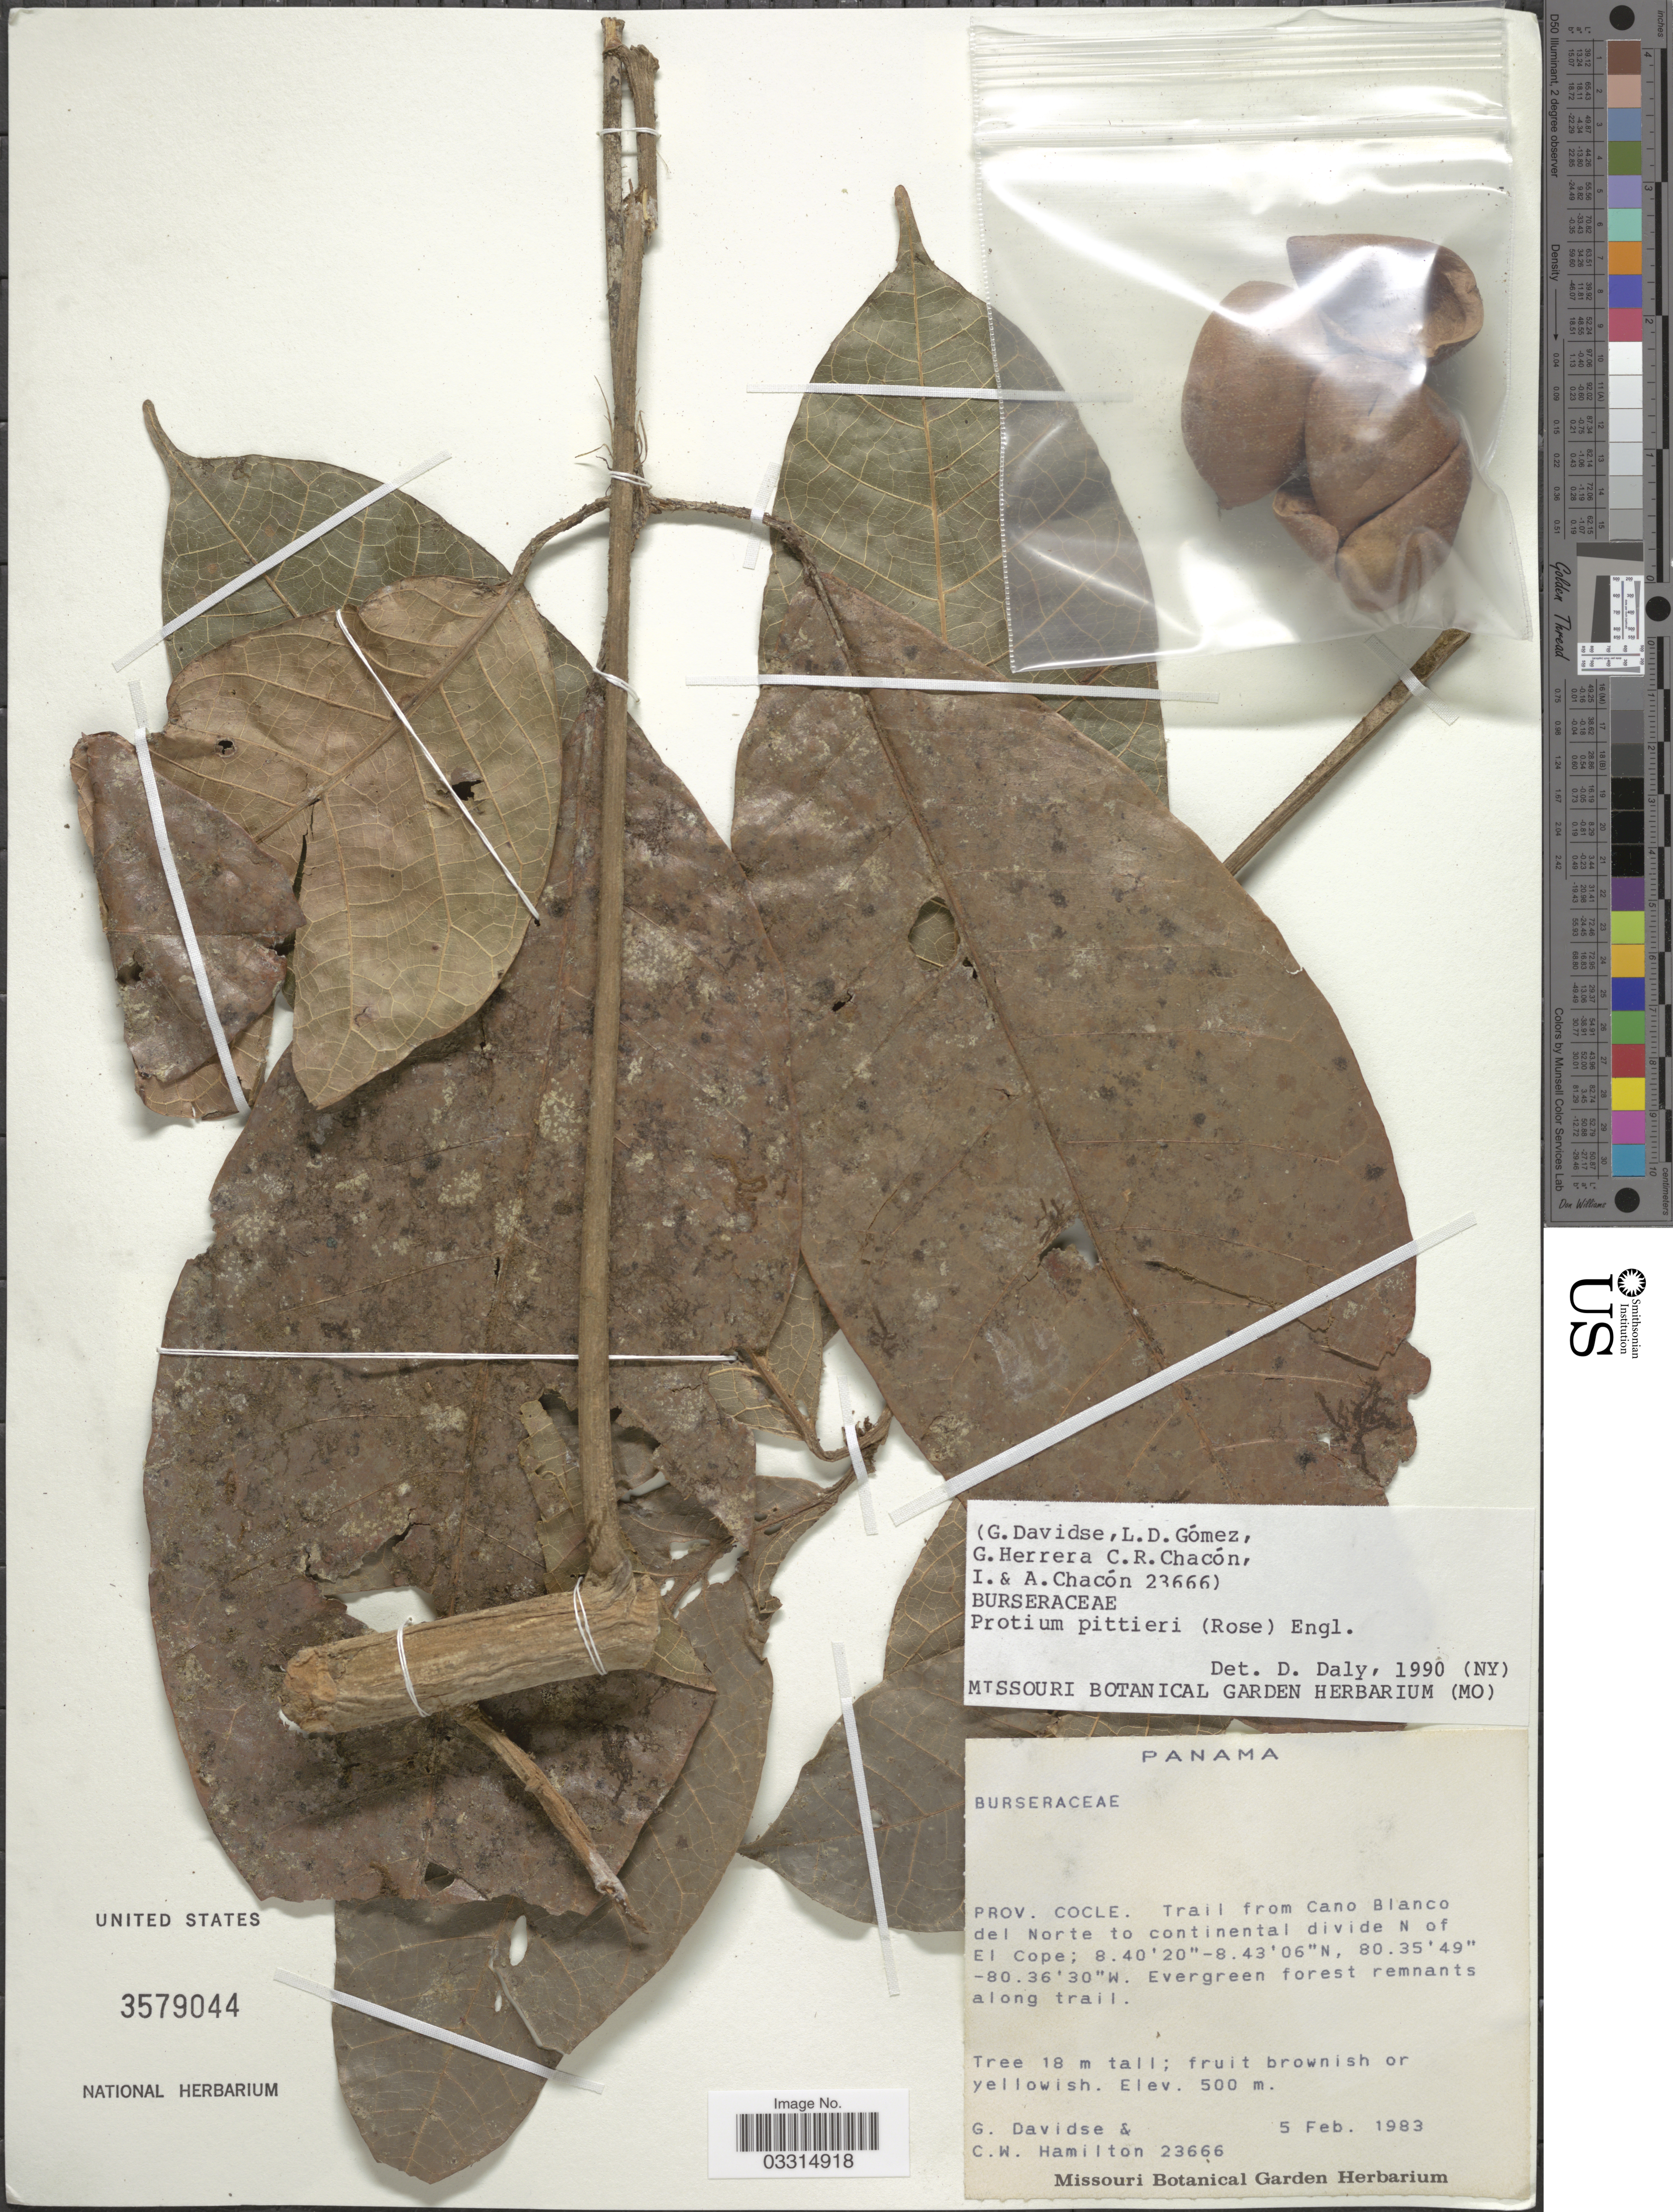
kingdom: Plantae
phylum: Tracheophyta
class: Magnoliopsida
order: Sapindales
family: Burseraceae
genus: Protium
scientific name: Protium unifoliolatum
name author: Engl.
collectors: G. Davidse & C. W. Hamilton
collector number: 23666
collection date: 1983-02-05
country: Panama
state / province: Coclé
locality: Trail from Cano Blanco del Norte to continental divide N of El Cope.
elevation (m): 500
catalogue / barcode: US 3579044